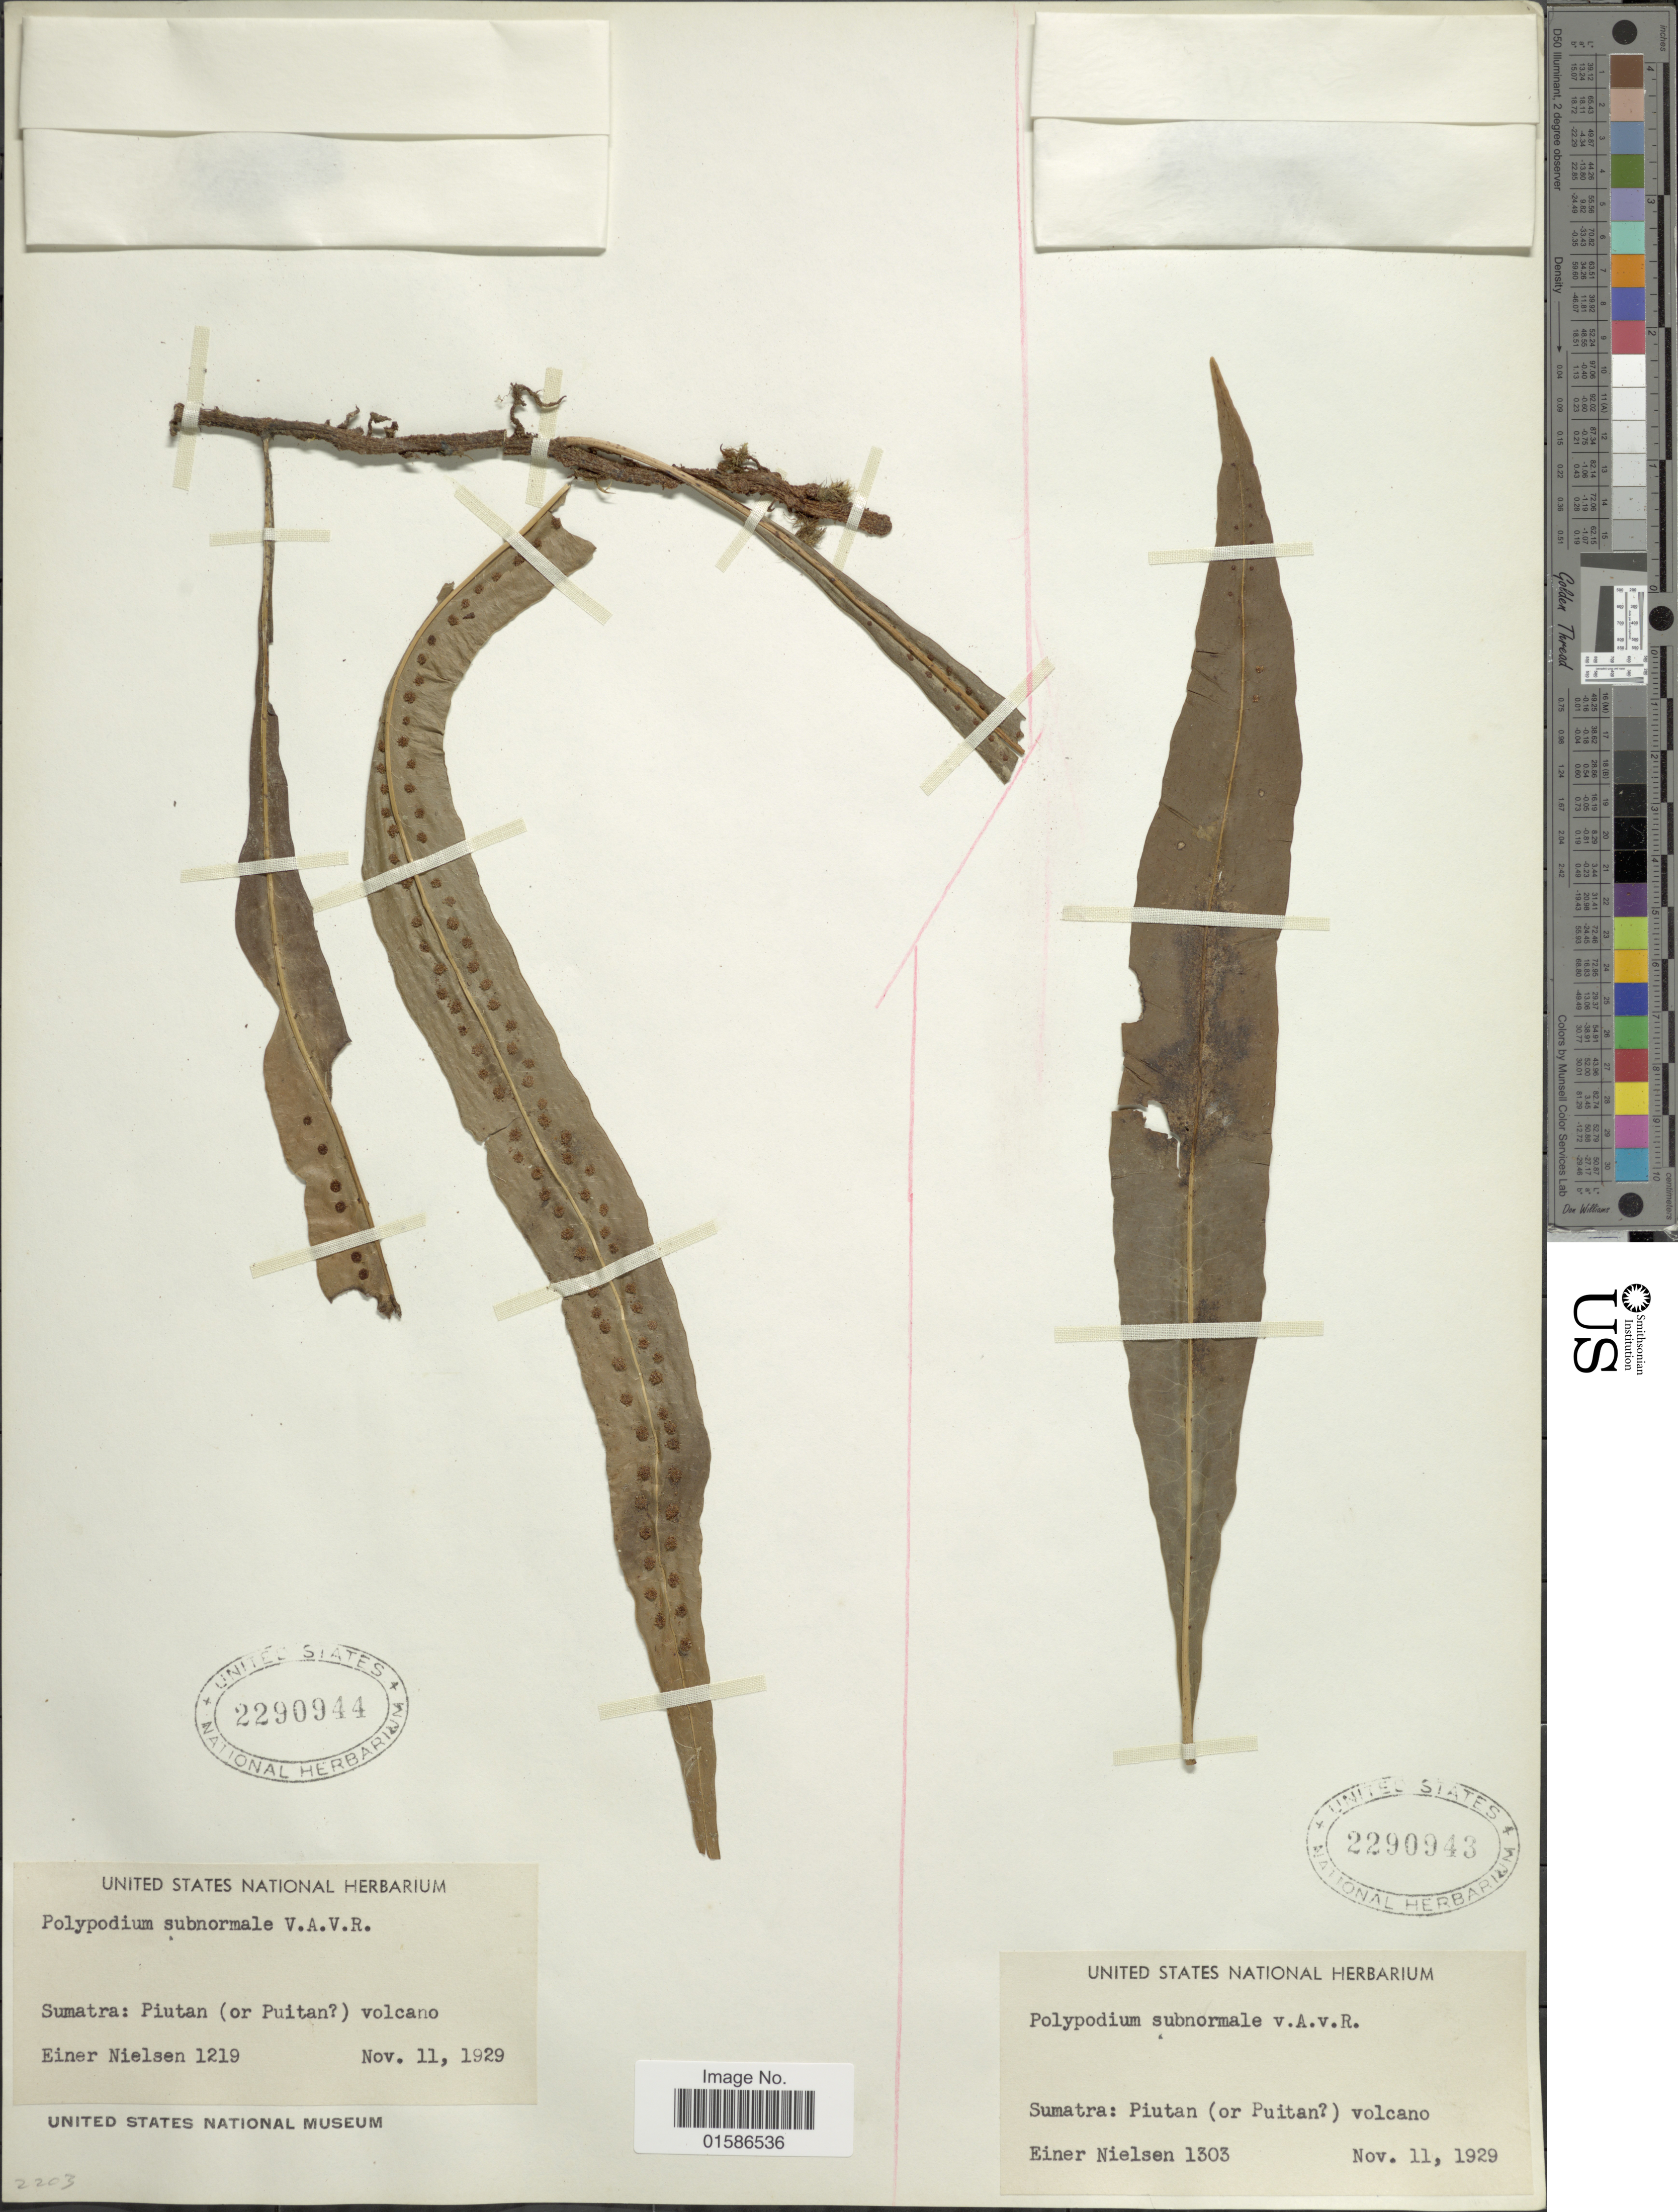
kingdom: Plantae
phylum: Tracheophyta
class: Polypodiopsida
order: Polypodiales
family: Polypodiaceae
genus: Microsorum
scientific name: Microsorum normale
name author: (D. Don) Ching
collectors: E. Nielsen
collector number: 1303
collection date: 1929-11-11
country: Indonesia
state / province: Sumatra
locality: Piutan (or Puitan [unsure placement]) volcano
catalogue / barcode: US 2290943-2